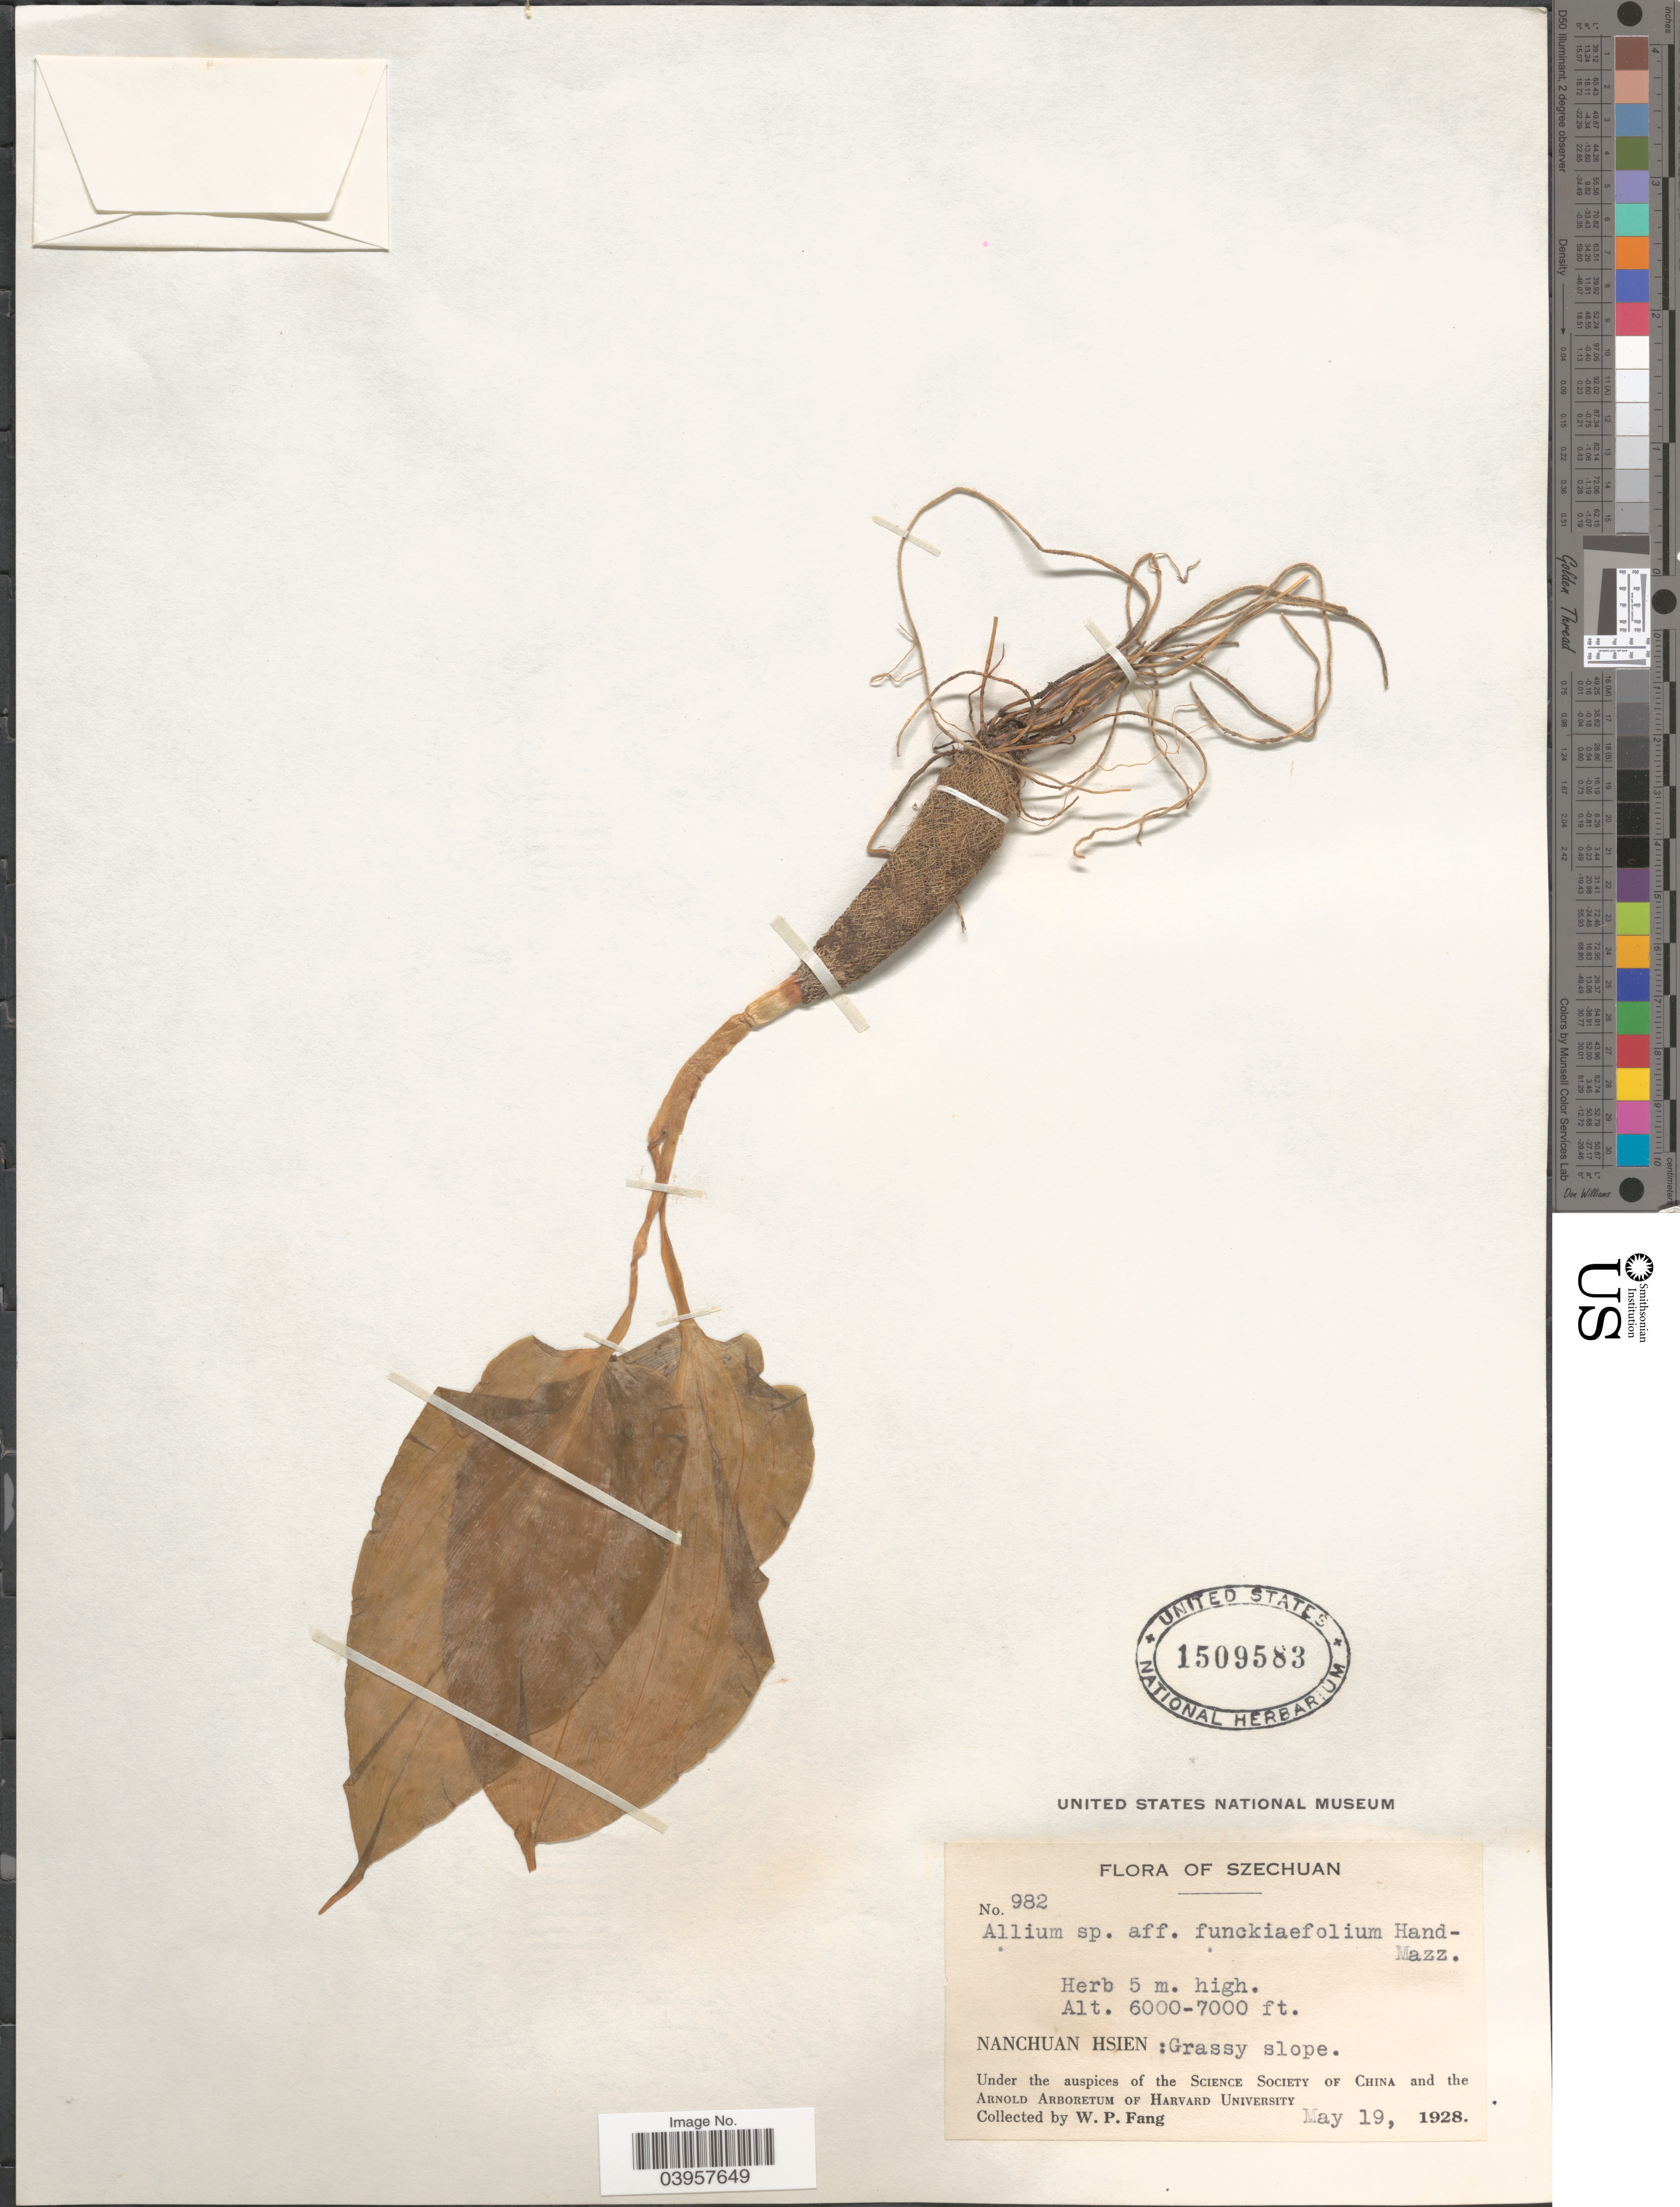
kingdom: Plantae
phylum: Tracheophyta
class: Liliopsida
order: Asparagales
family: Amaryllidaceae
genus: Allium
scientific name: Allium funkiaefolium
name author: P.C. Tsoong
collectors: W. P. Fang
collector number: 982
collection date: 1928-05-19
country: China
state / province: Sichuan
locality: Szechuan. Nanchuan Hsien: Grassy slope.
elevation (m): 1829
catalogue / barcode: US 1509583